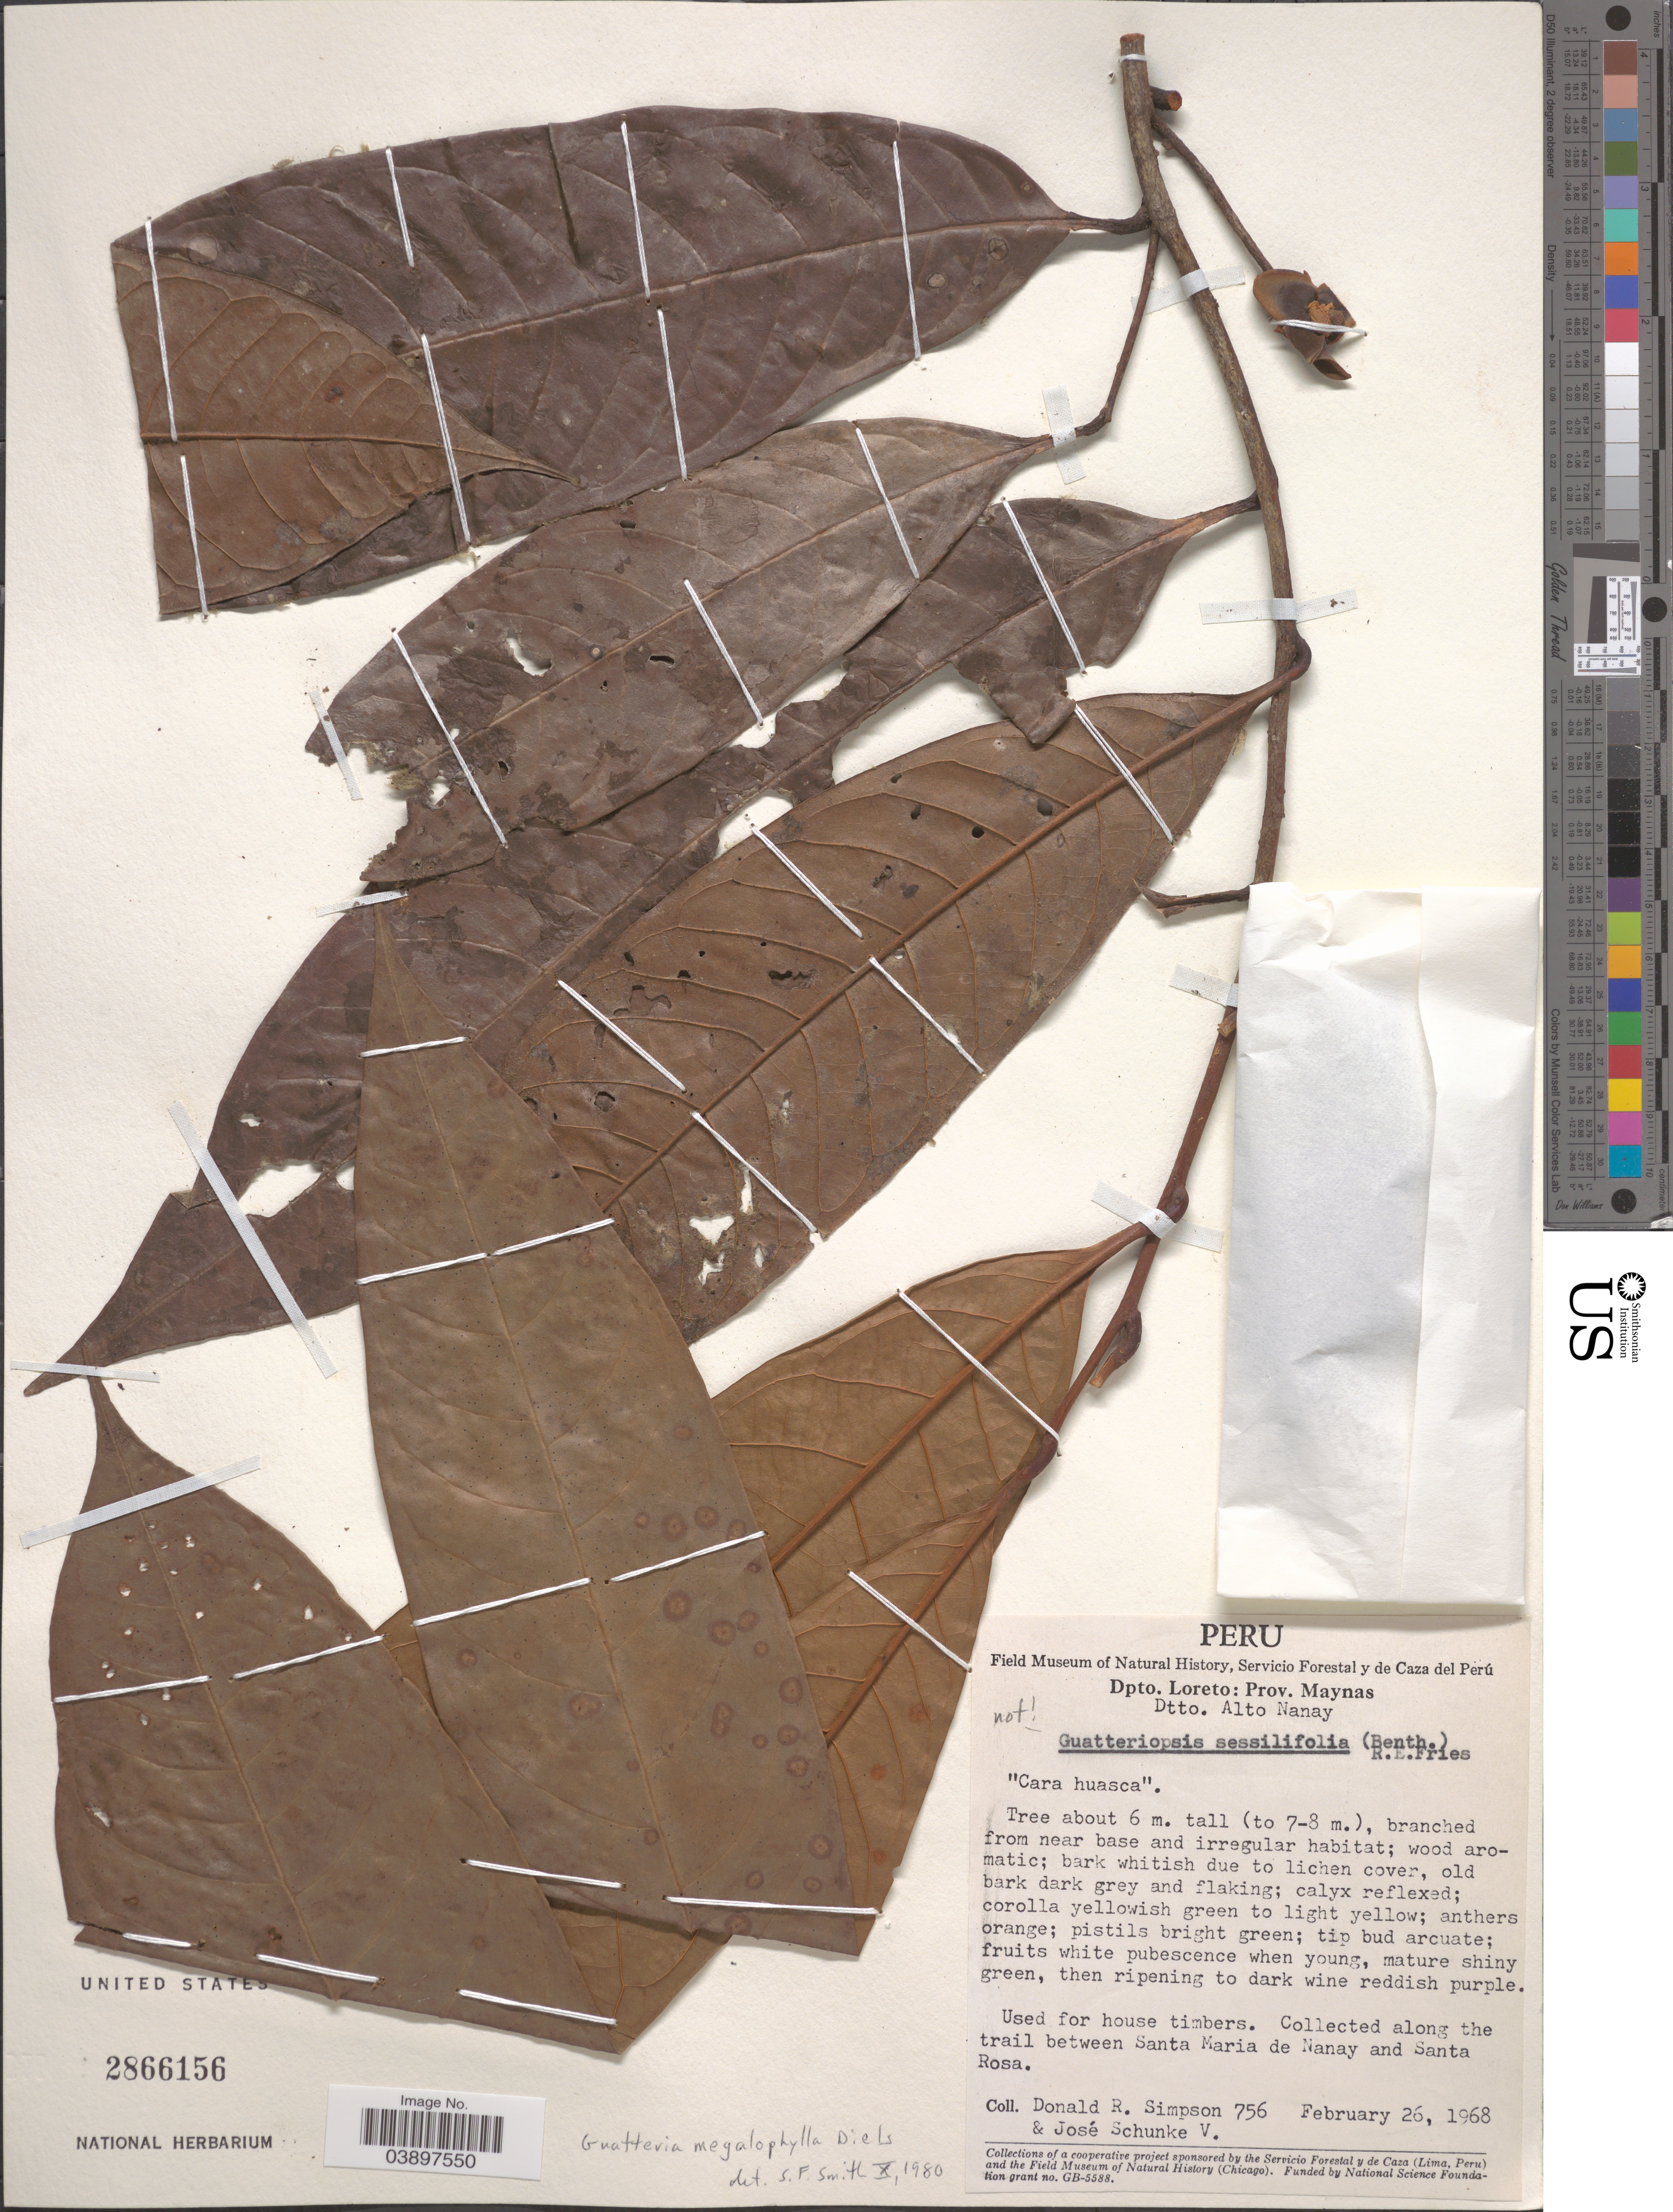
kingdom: Plantae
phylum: Tracheophyta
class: Magnoliopsida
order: Magnoliales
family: Annonaceae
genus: Guatteria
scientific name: Guatteria megalophylla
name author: Diels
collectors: D. R. Simpson & J. Schunke Vigo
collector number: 756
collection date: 1968-02-26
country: Peru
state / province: Loreto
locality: Dpto. Loreto: Prov. Maynas. Dtto. Alto Nanay. Along the trail between Santa Maria de Nanay and Santa Rosa.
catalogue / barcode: US 2866156